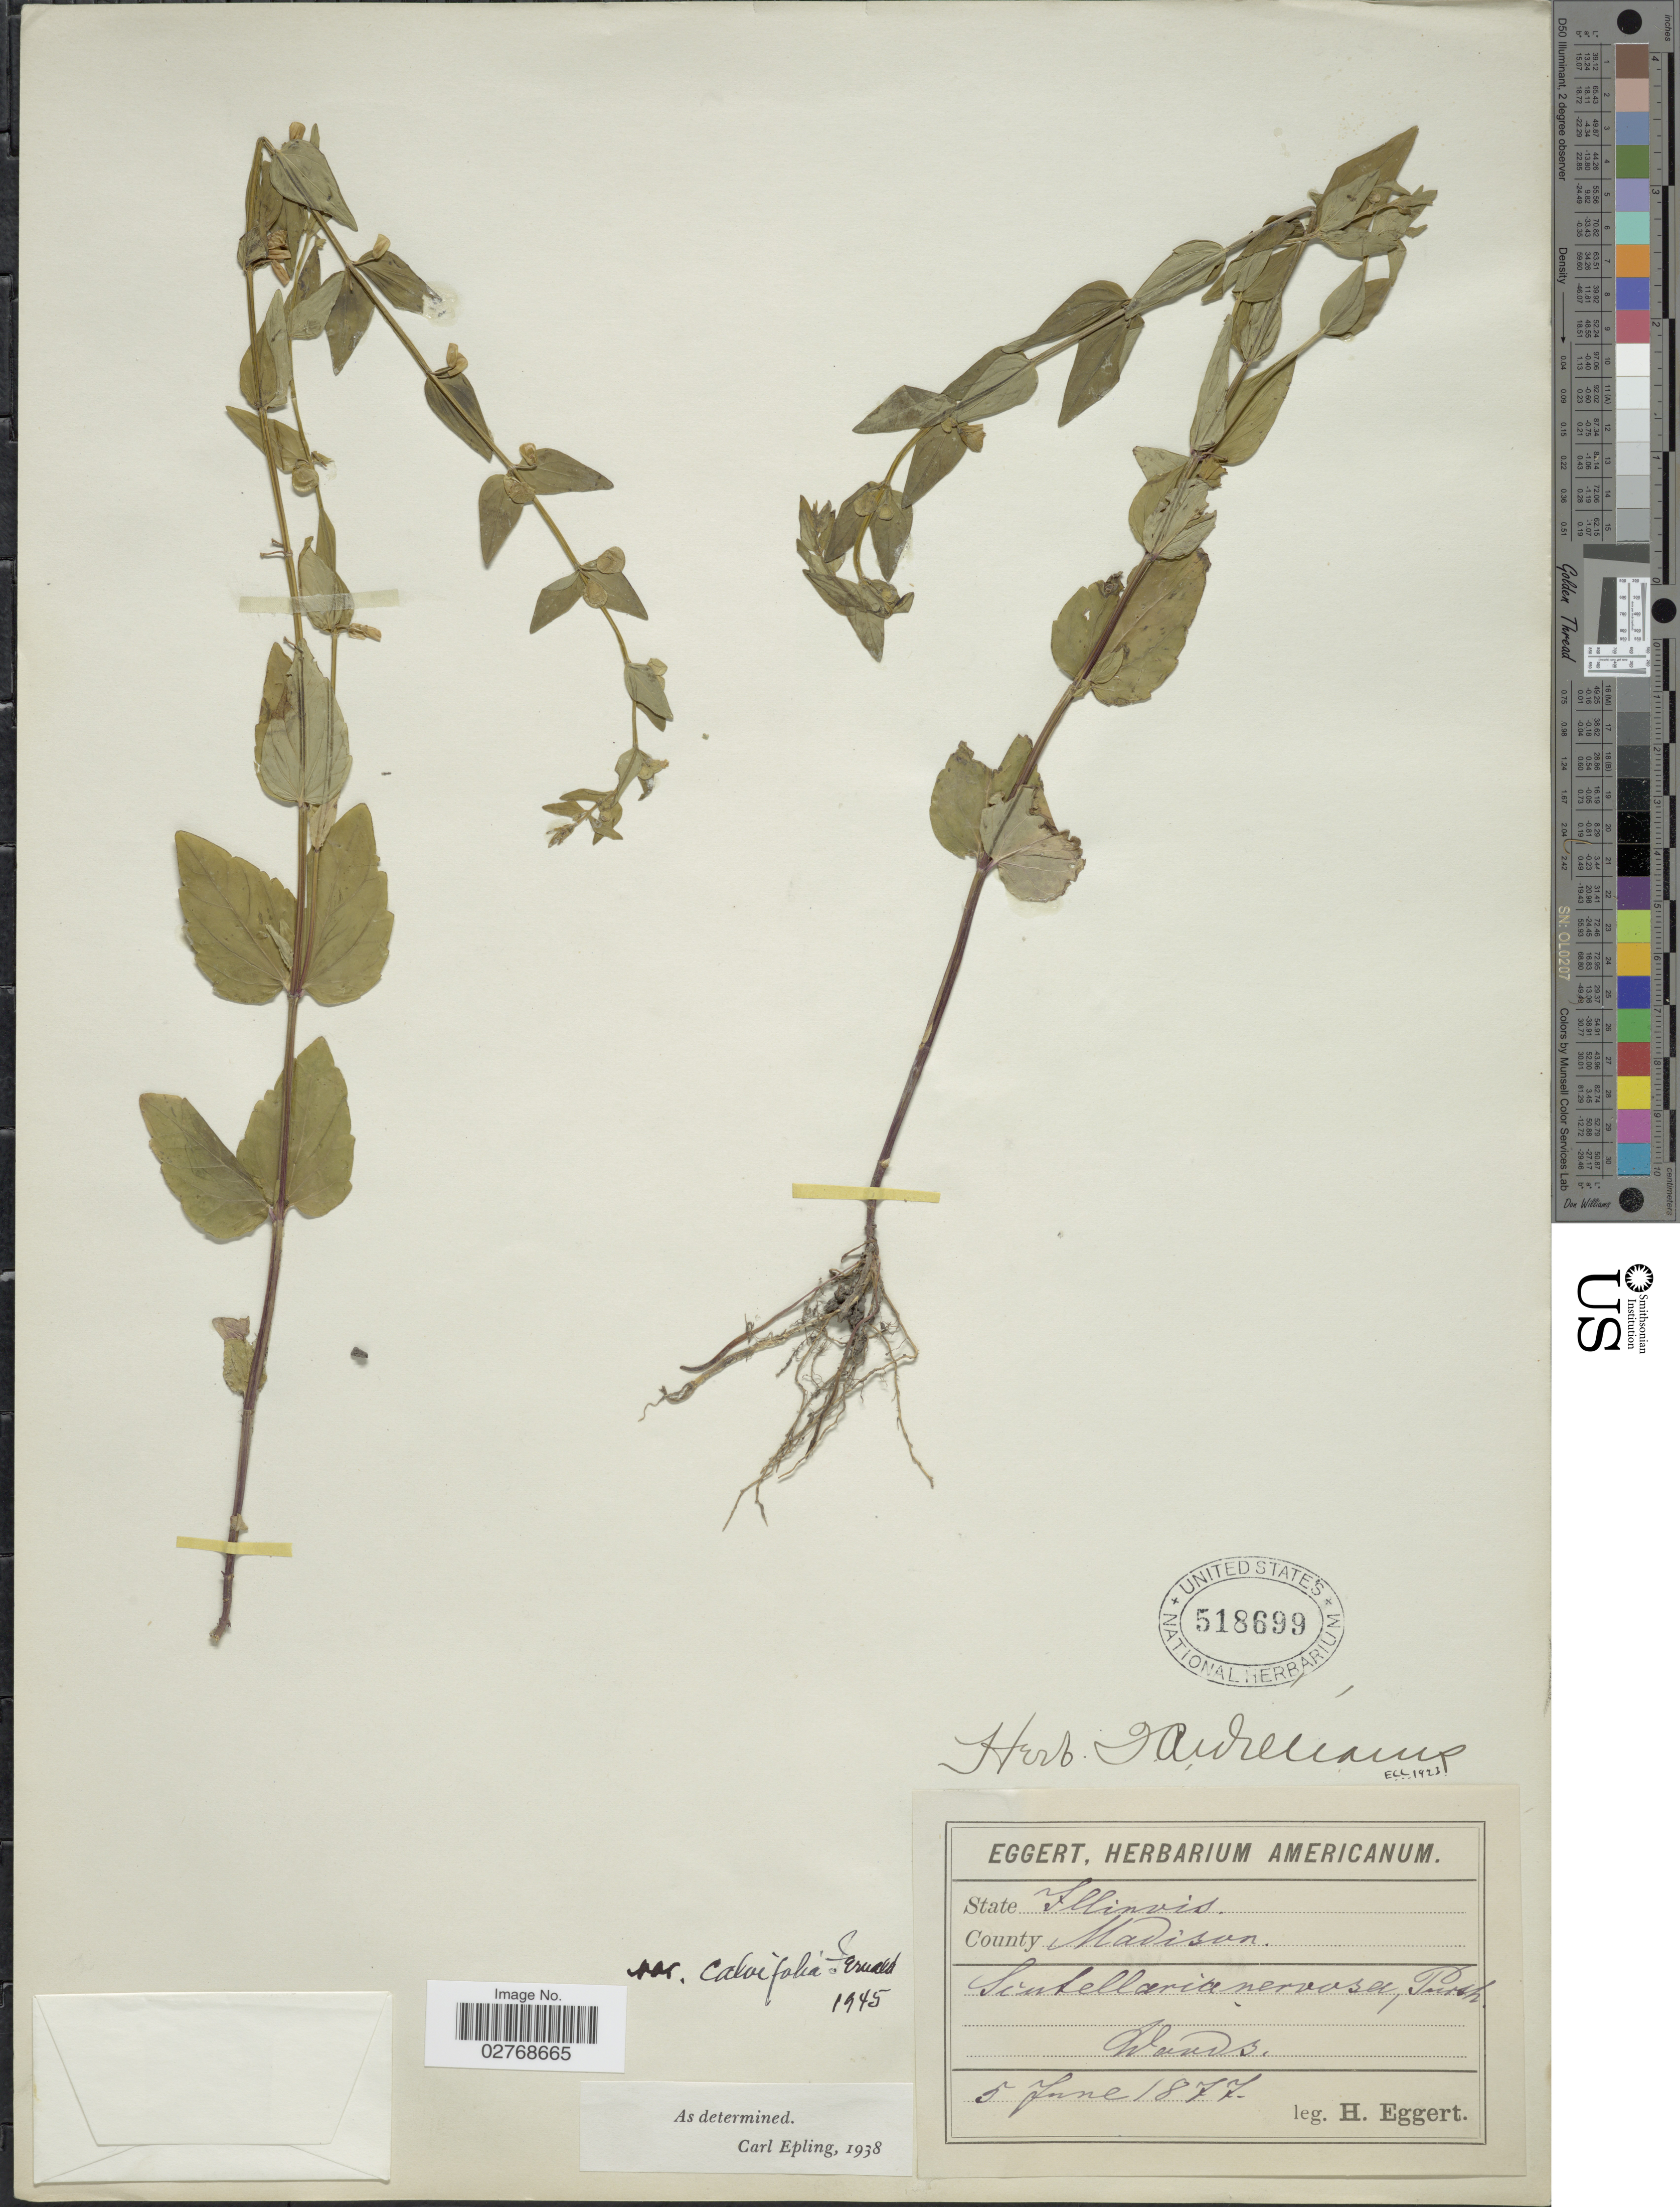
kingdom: Plantae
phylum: Tracheophyta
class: Magnoliopsida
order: Lamiales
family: Lamiaceae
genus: Scutellaria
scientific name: Scutellaria nervosa var. calvifolia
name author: Fernald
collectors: H. Eggert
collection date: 1877-06-05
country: United States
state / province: Illinois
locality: County Madison.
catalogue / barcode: US 518699